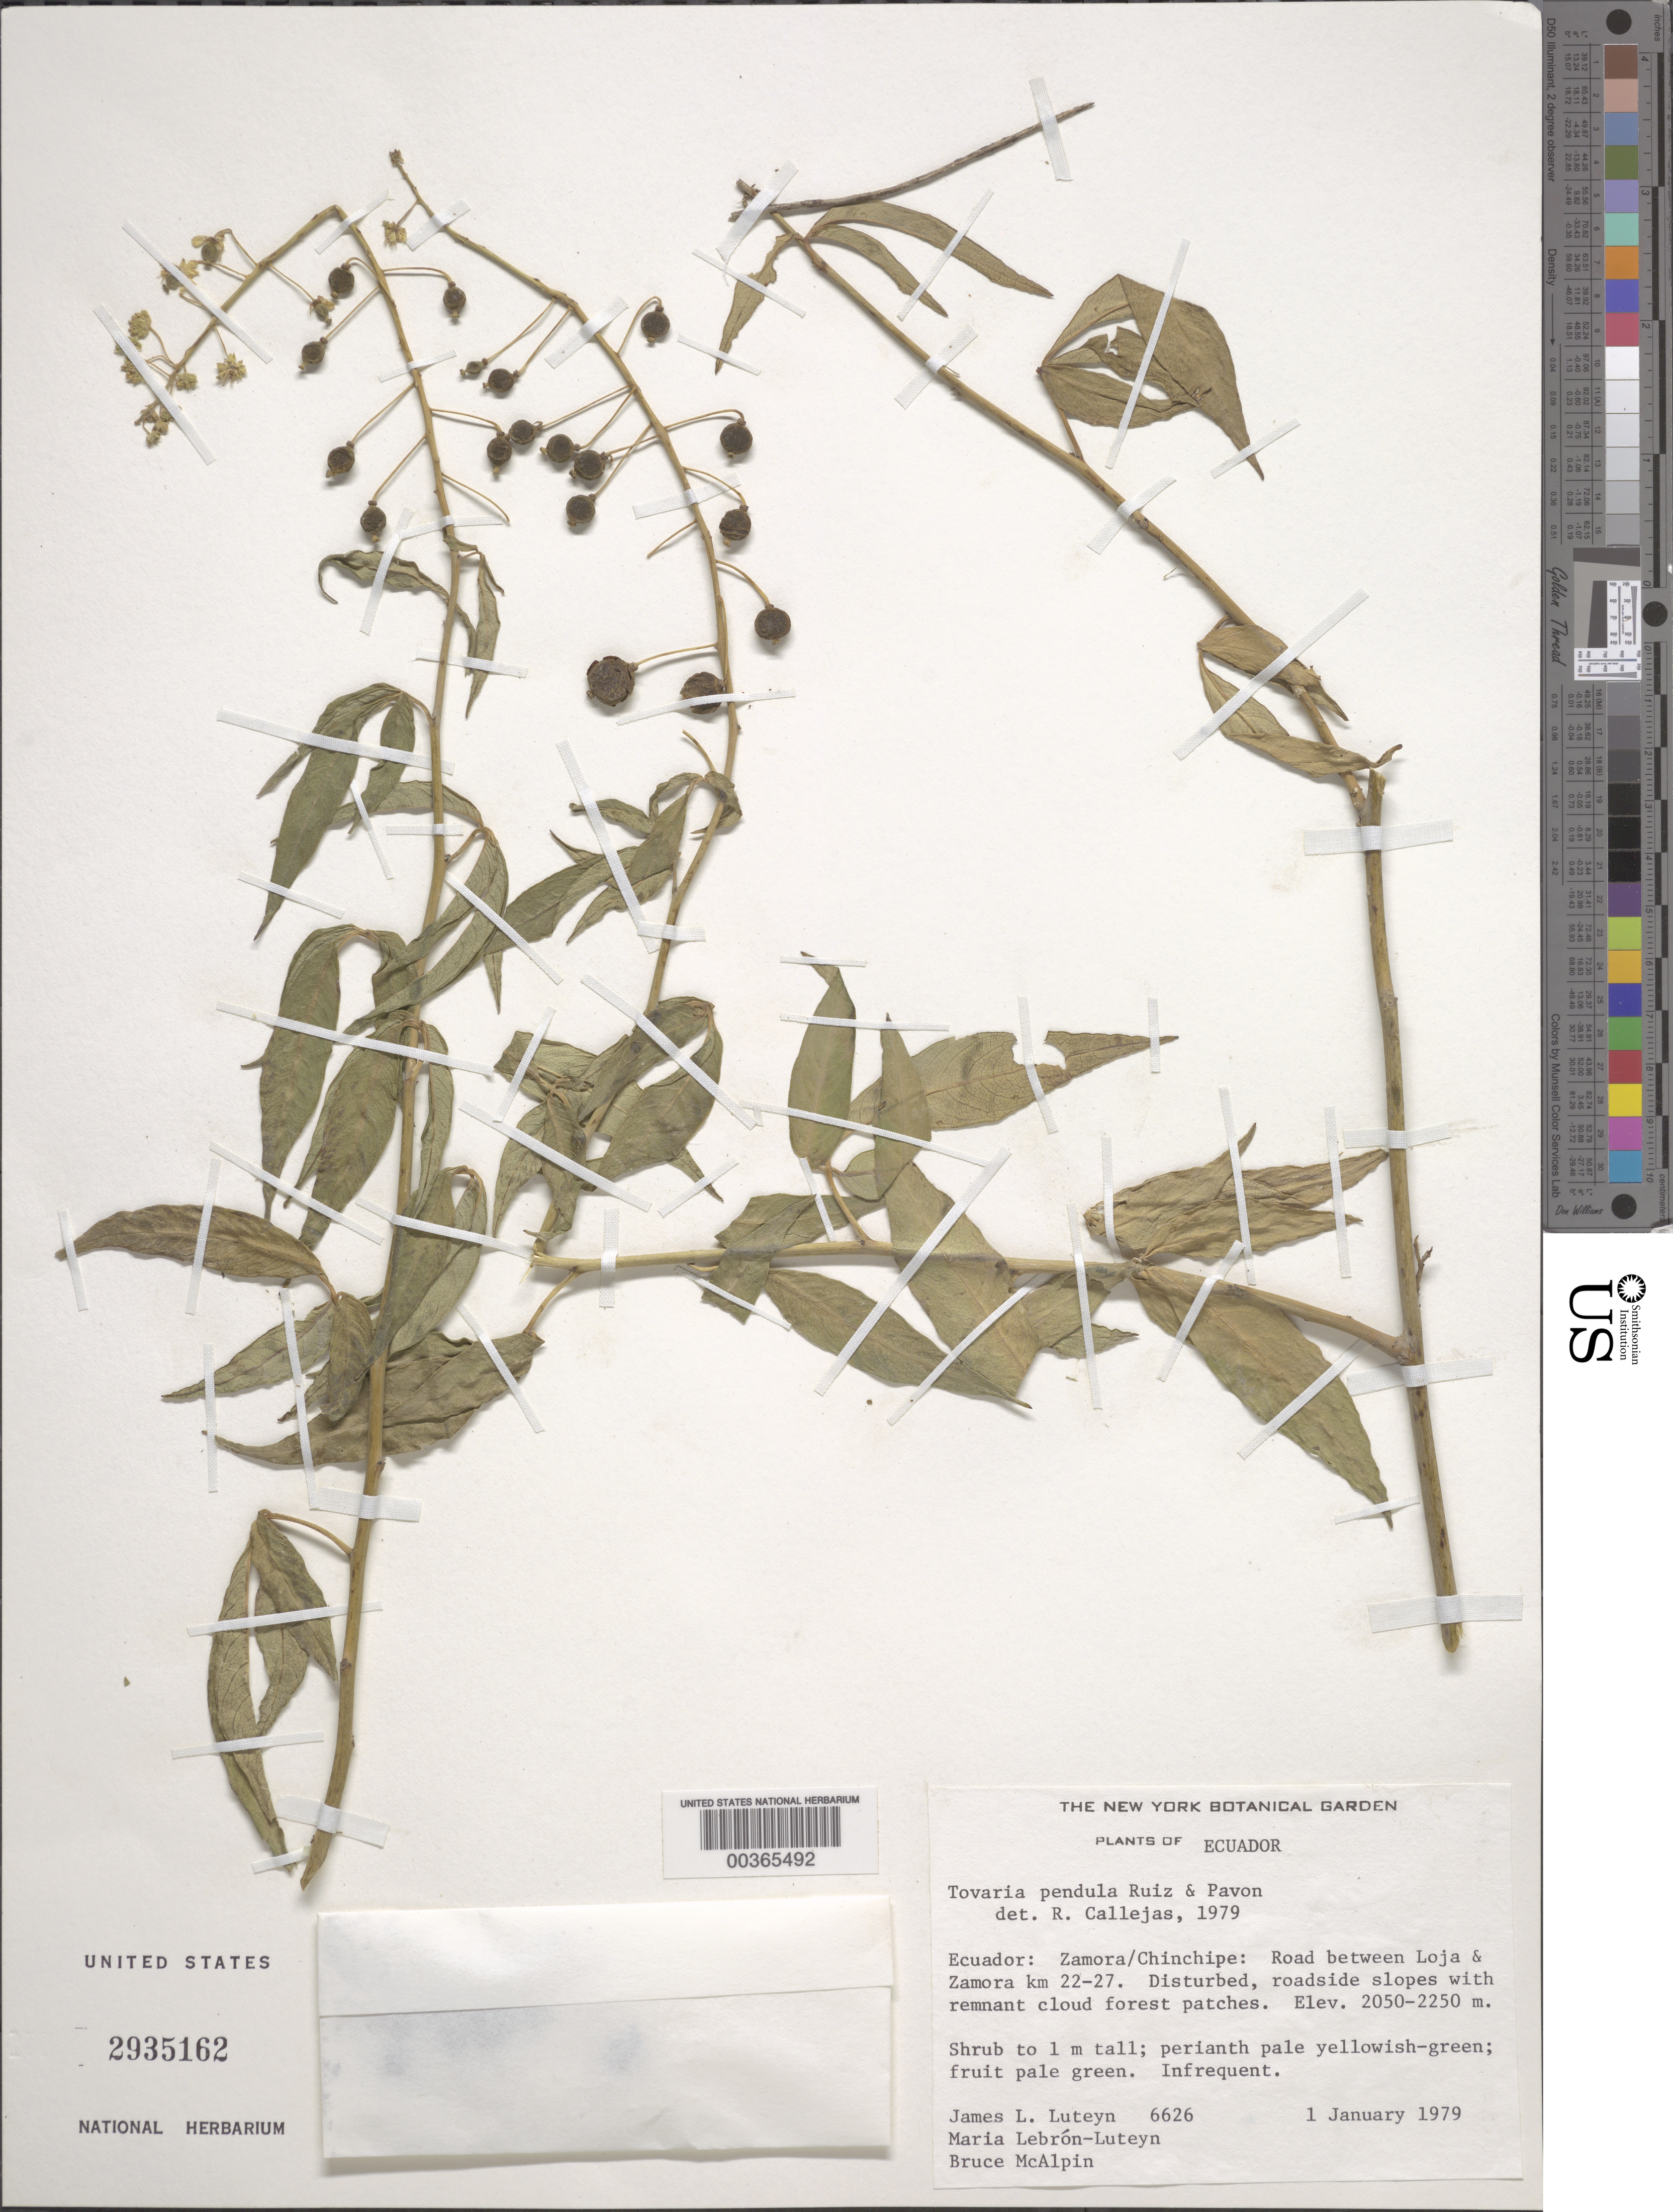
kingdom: Plantae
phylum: Tracheophyta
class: Magnoliopsida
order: Brassicales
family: Tovariaceae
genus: Tovaria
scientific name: Tovaria pendula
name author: Ruiz & Pav.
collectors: J. L. Luteyn, M. L. Lebrón-Luteyn & B. Mcalpin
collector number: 6626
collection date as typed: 01 Jan 1979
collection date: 1979-01-01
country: Ecuador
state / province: Zamora-Chinchipe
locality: Between Loja and Zamora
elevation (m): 2050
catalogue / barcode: US 2935162